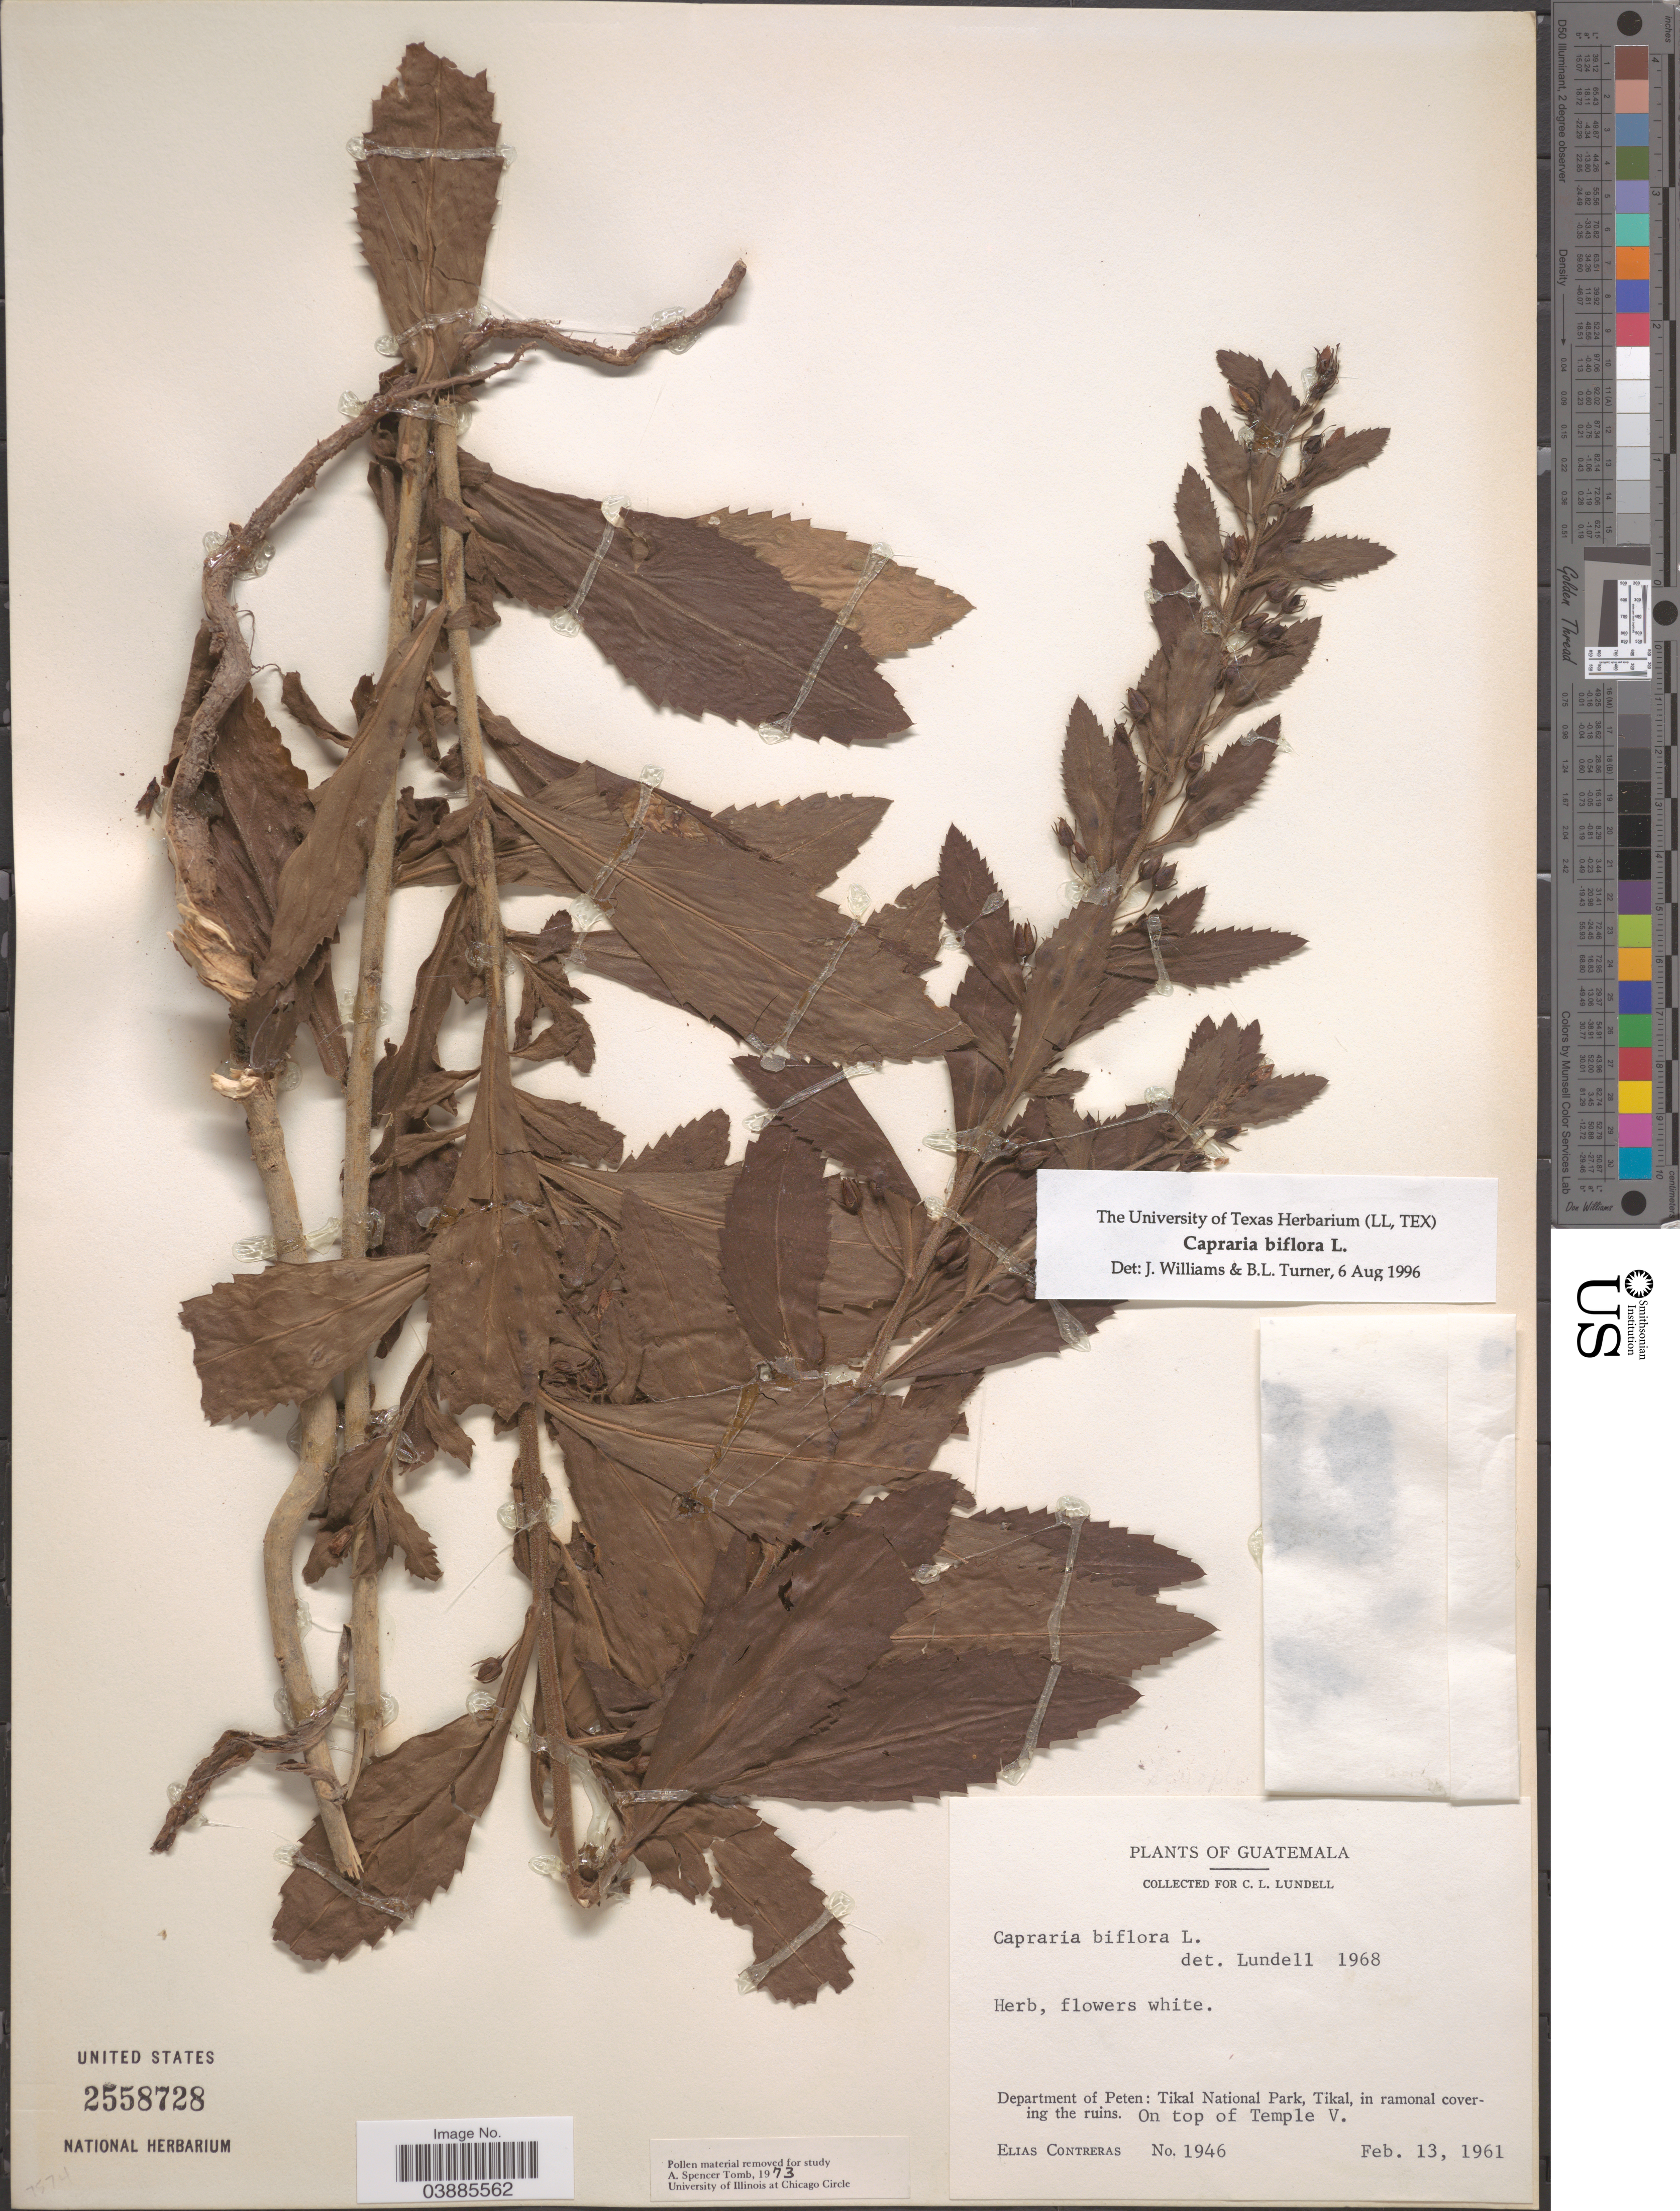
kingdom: Plantae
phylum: Tracheophyta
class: Magnoliopsida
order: Lamiales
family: Scrophulariaceae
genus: Capraria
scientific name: Capraria biflora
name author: L.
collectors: E. Contreras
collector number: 1946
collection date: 1961-02-13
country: Guatemala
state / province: El Peten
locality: Department of Peten: Tikal National Park, Tikal. On top of Temple V.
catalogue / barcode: US 2558728